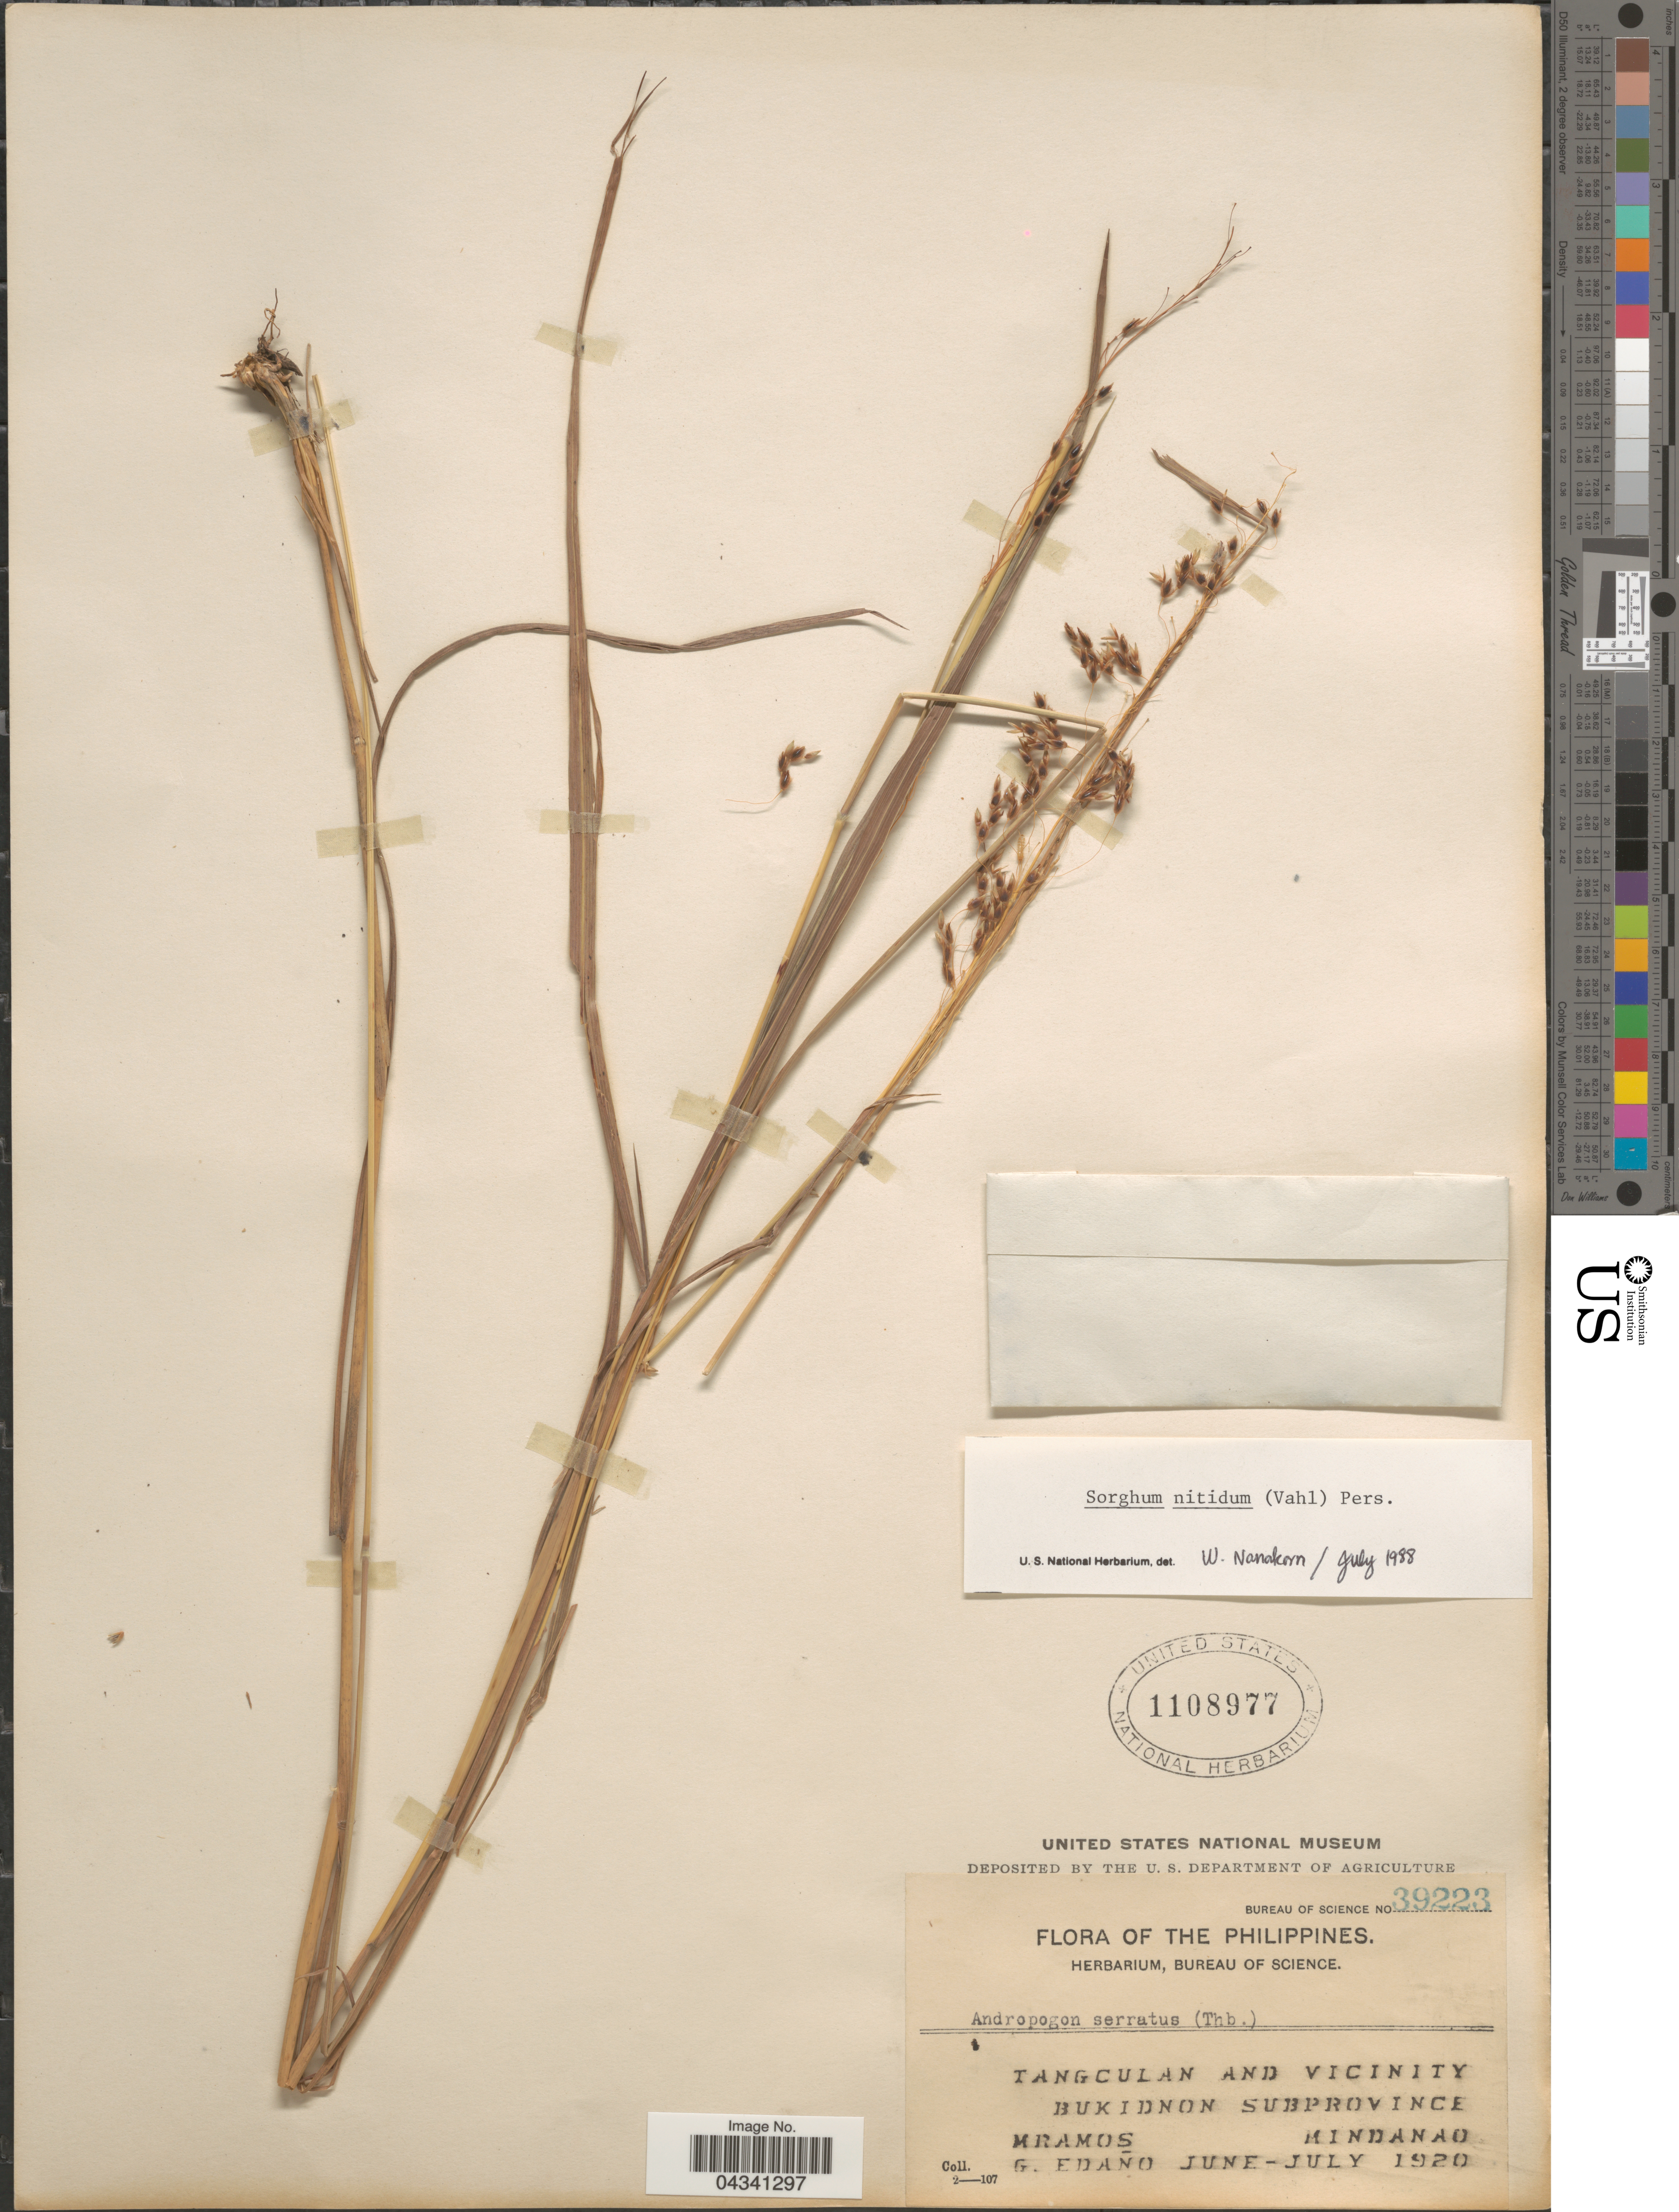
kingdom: Plantae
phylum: Tracheophyta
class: Liliopsida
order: Poales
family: Poaceae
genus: Sorghum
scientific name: Sorghum nitidum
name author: (Vahl) Pers.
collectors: M. Ramos & G. Edaño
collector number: Bureau of Science 39223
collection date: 1920-06/1920-07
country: Philippines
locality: Tangculan and vicinity. Bukidnon Subprovince. Mindanao.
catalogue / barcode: US 1108977